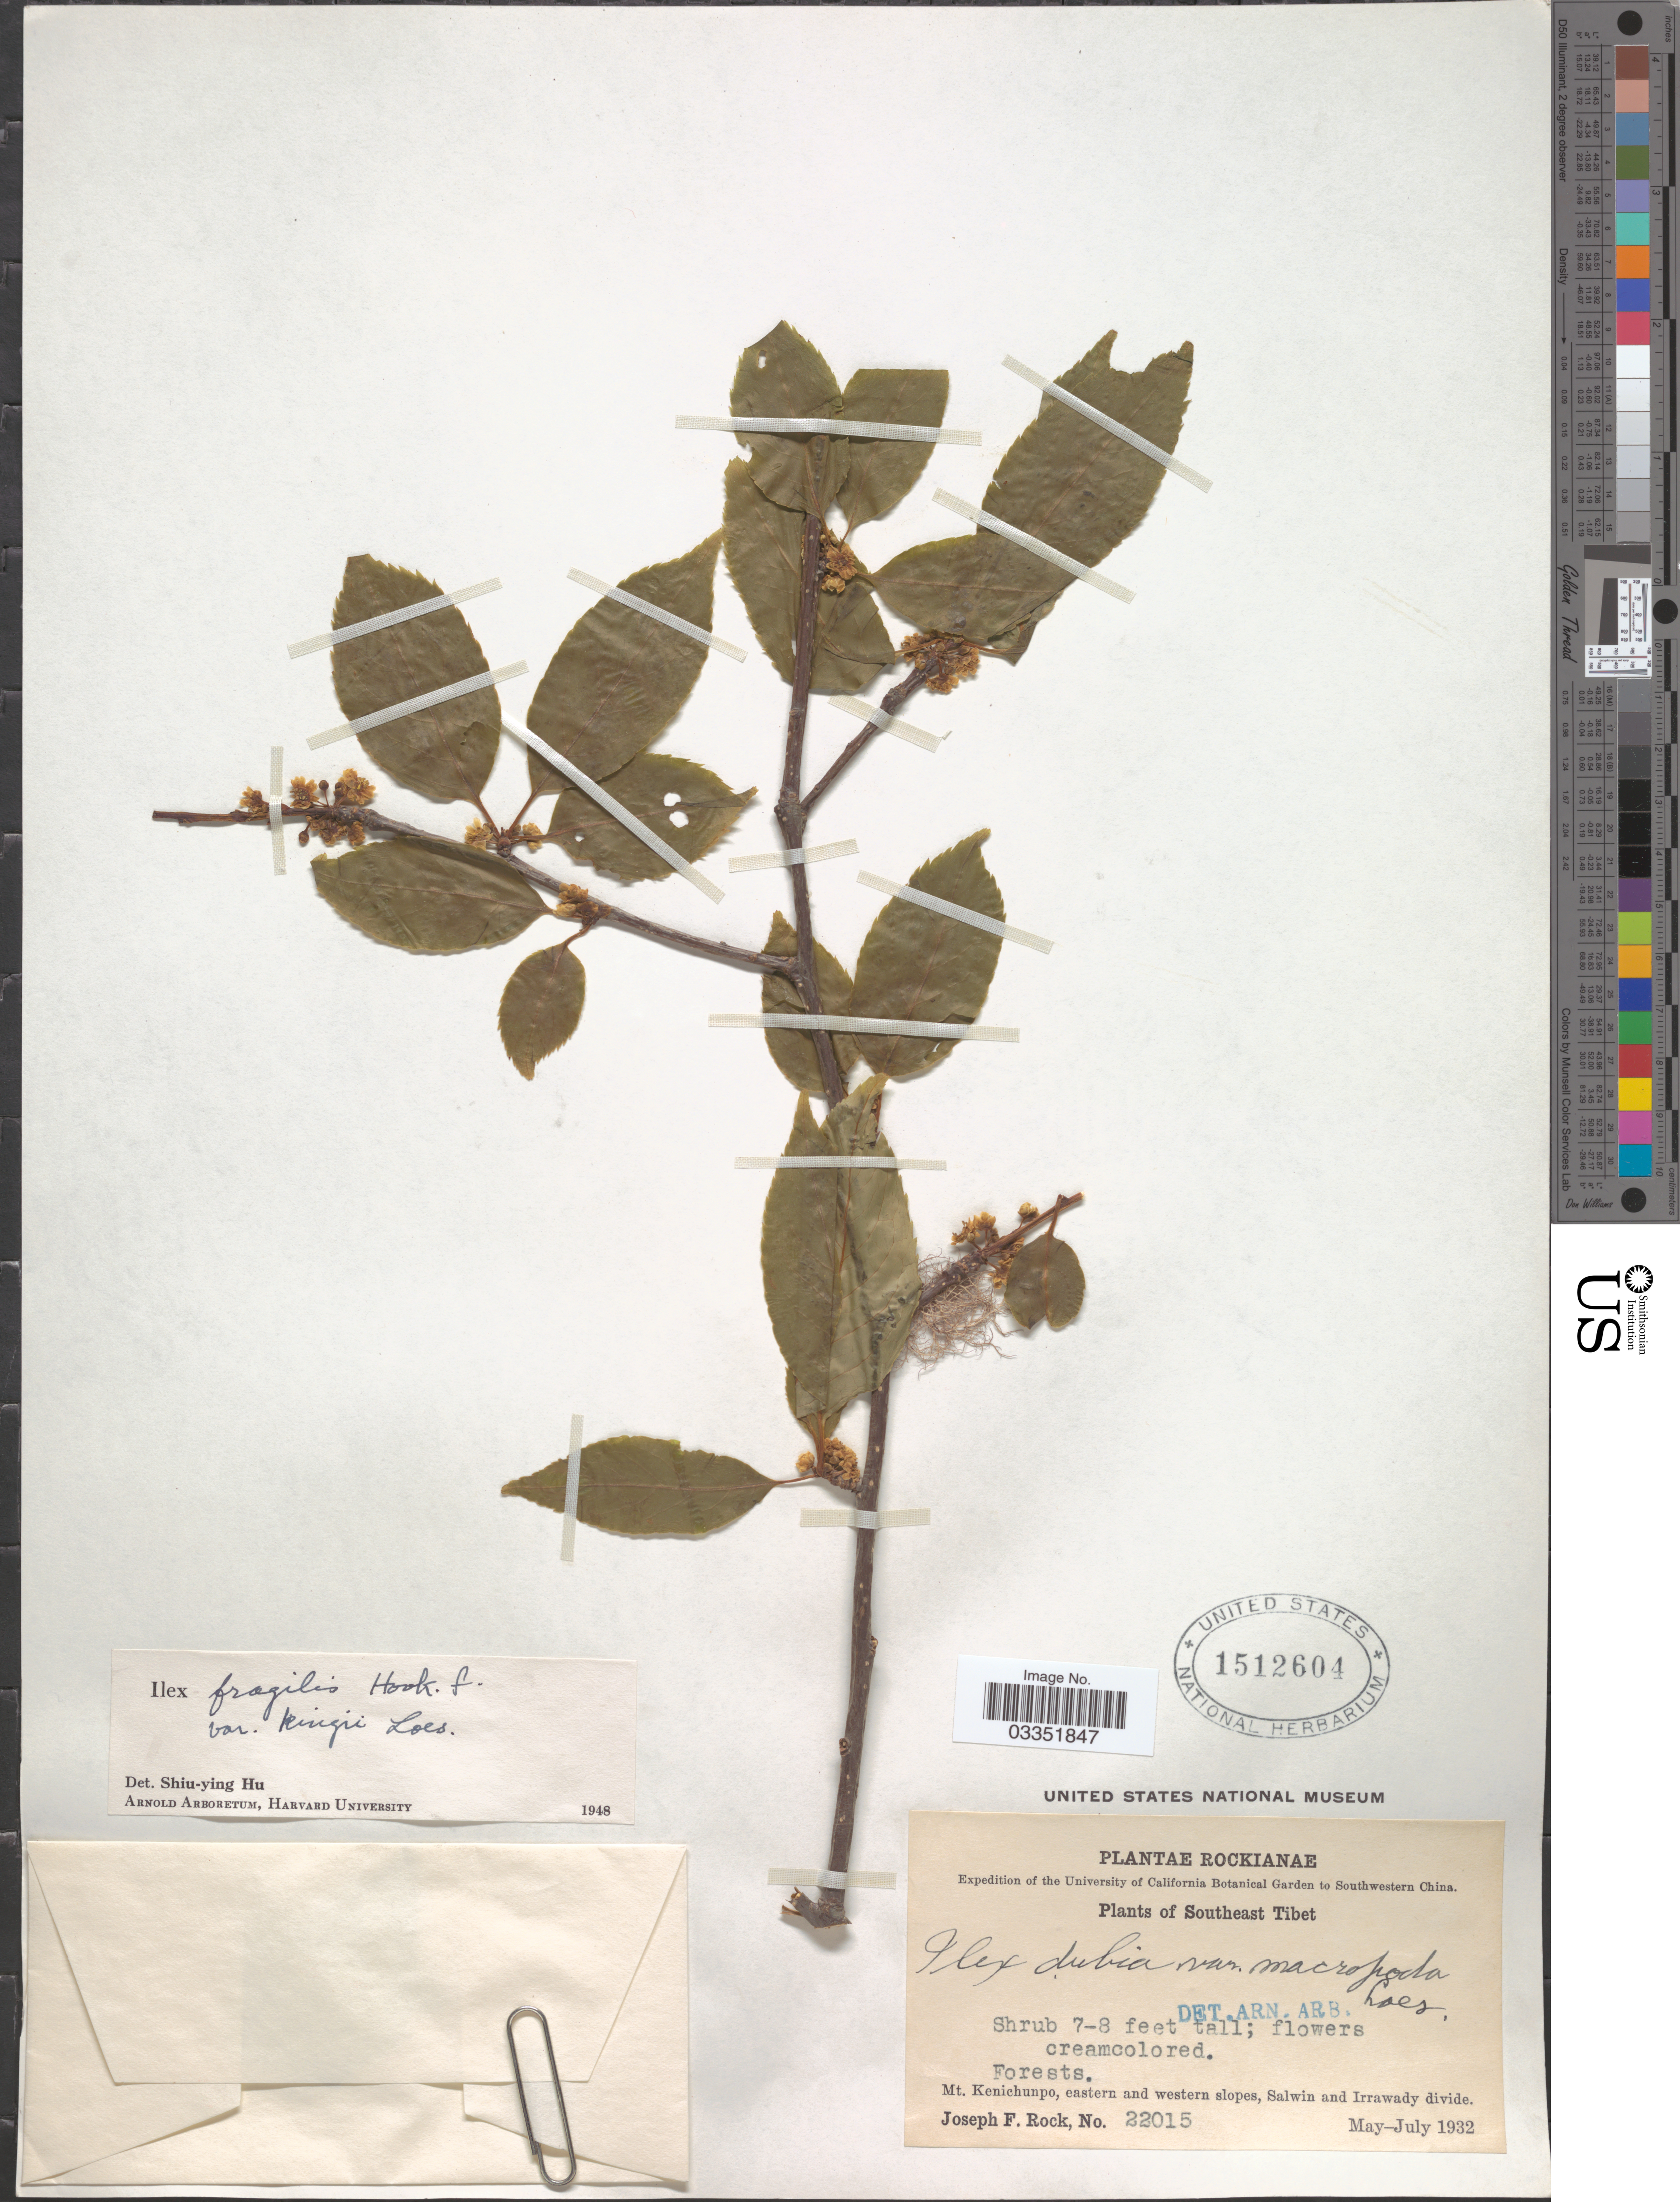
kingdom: Plantae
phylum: Tracheophyta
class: Magnoliopsida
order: Aquifoliales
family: Aquifoliaceae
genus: Ilex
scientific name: Ilex fragilis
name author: Hook. f.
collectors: J. F. Rock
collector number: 22015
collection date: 1932-05/1932-07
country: China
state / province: Xizang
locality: Southeast Tibet. Mt. Kenichunpo, eastern and western slopes, Salwin and Irrawady divide.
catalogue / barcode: US 1512604